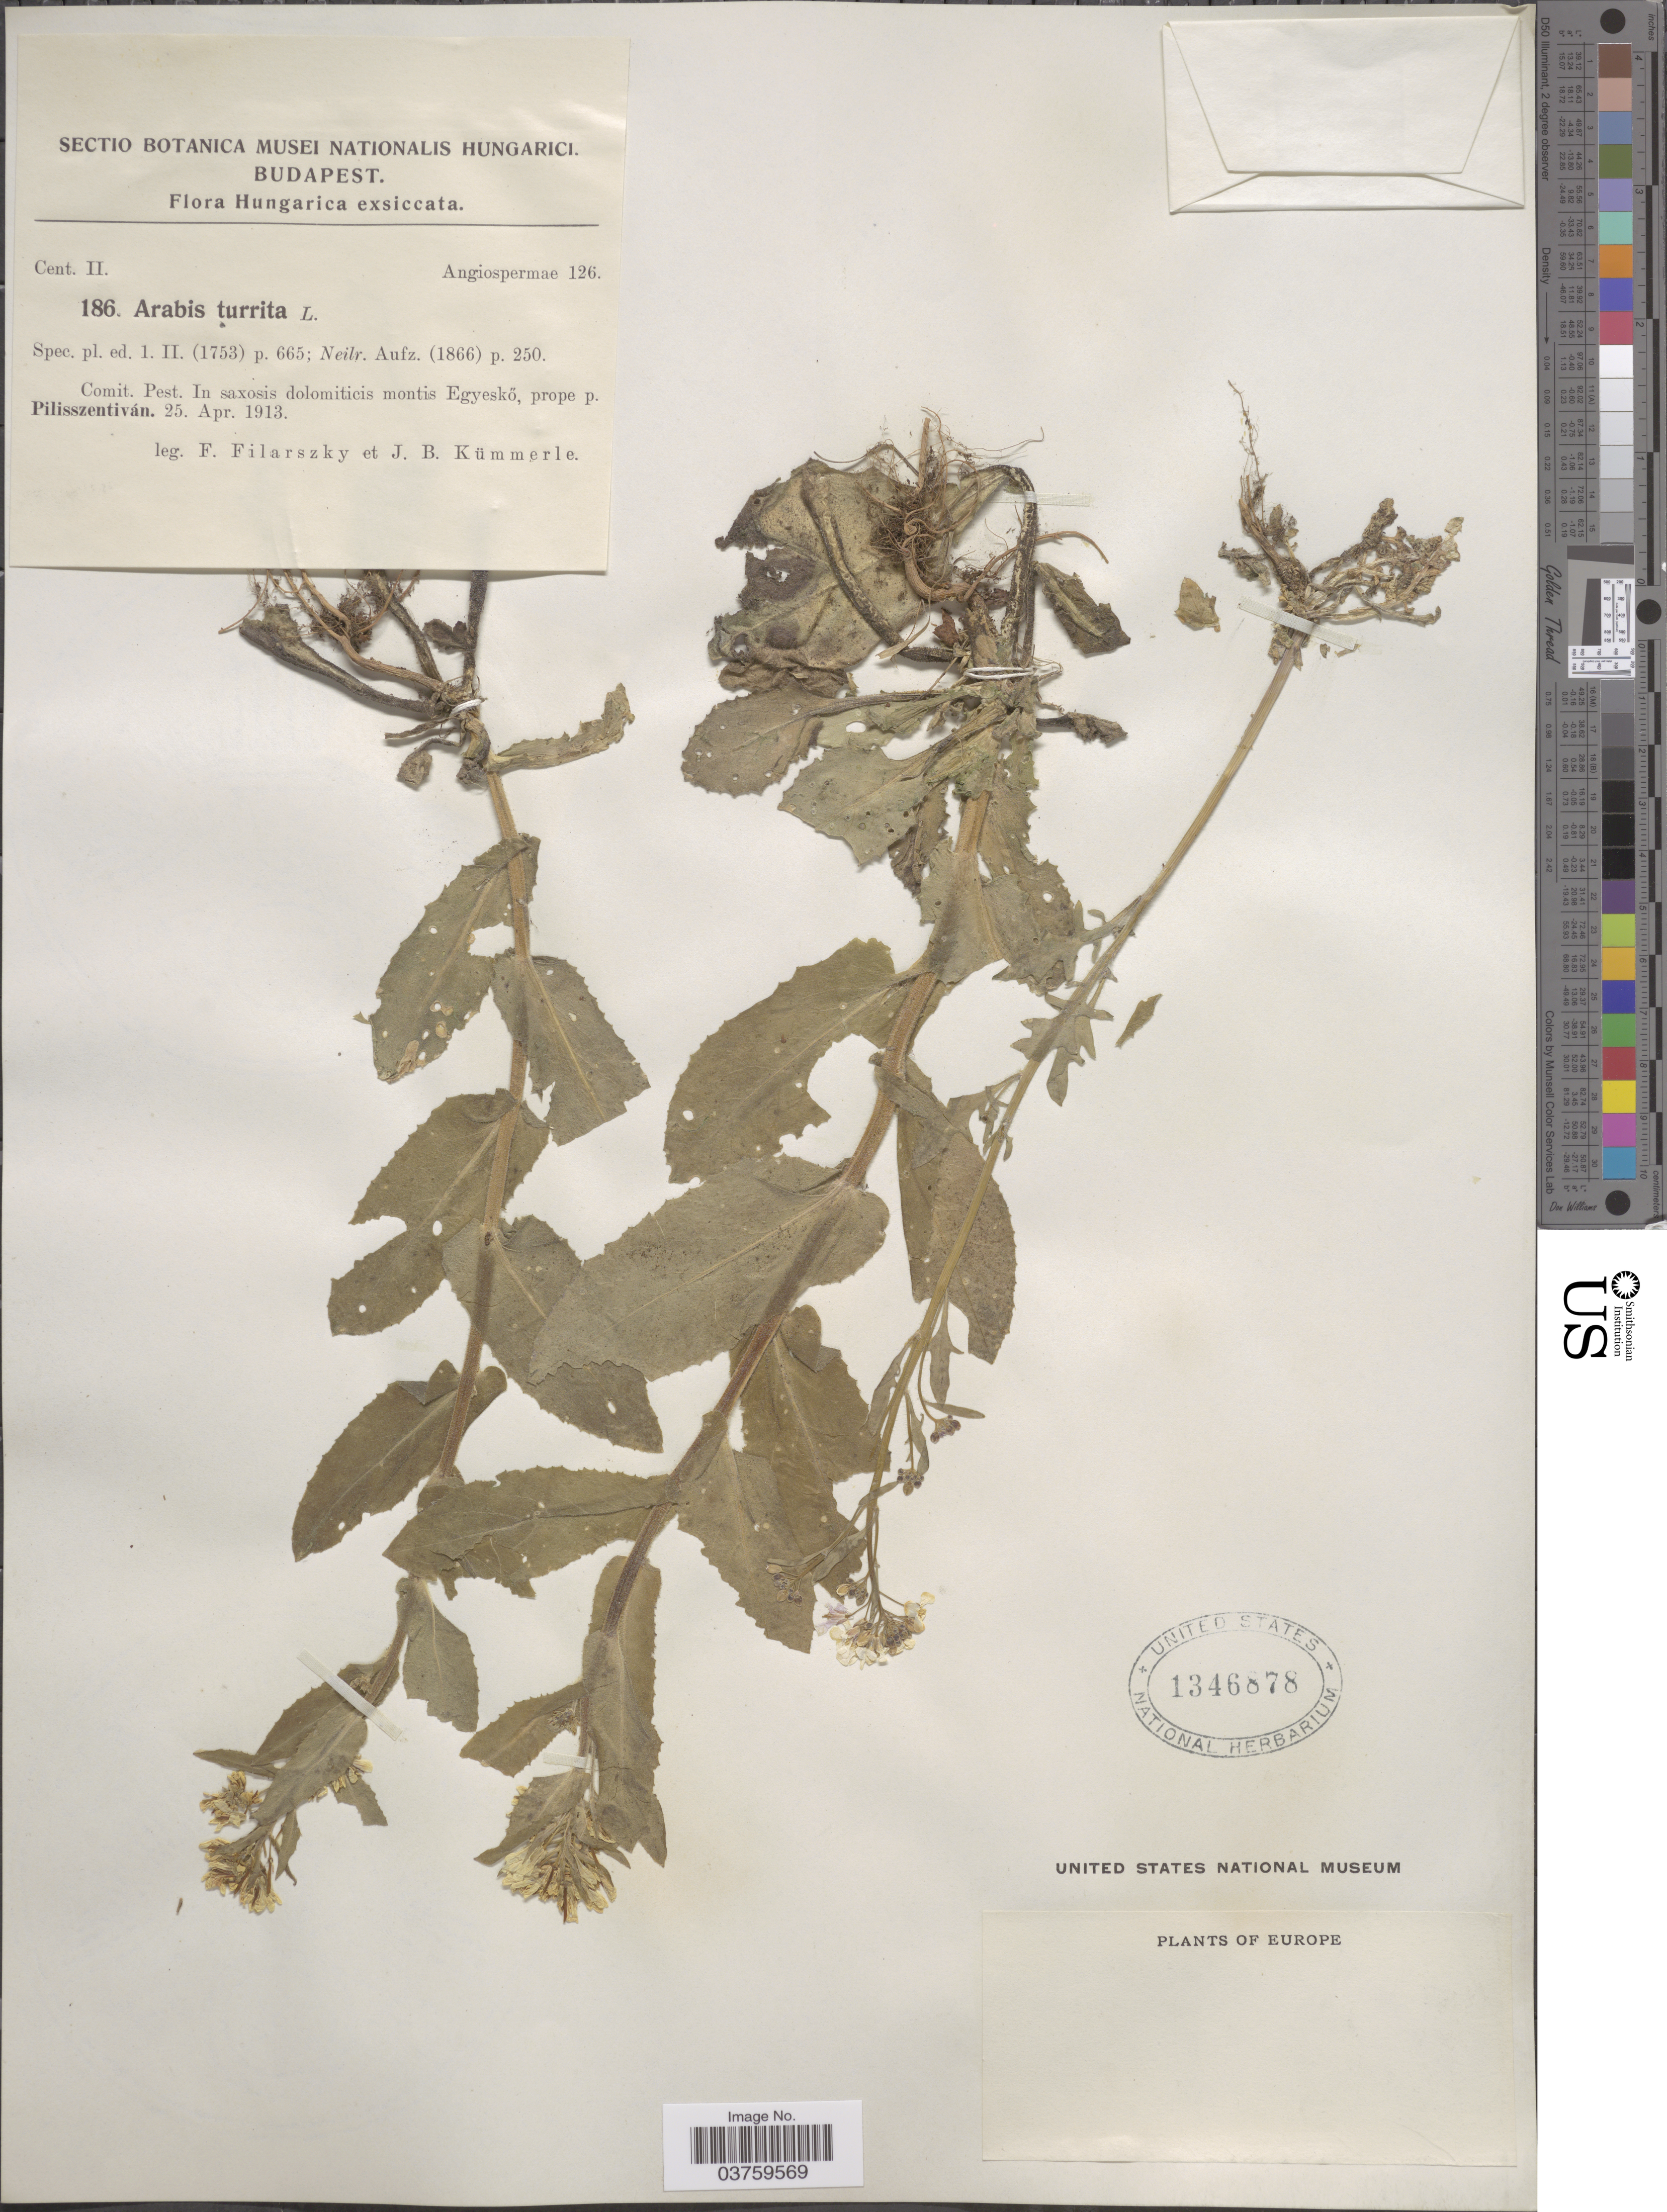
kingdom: Plantae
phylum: Tracheophyta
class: Magnoliopsida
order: Brassicales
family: Brassicaceae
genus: Arabis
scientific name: Arabis turrita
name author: L.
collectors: F. Filarszky & J. Kummerle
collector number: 186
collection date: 1913-04-25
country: Hungary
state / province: Budapest, Capital District of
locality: Comit. Pest. In saxosis dolomiticis montis Egyeskö, prope p. Pilisszentiván.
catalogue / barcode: US 1346878